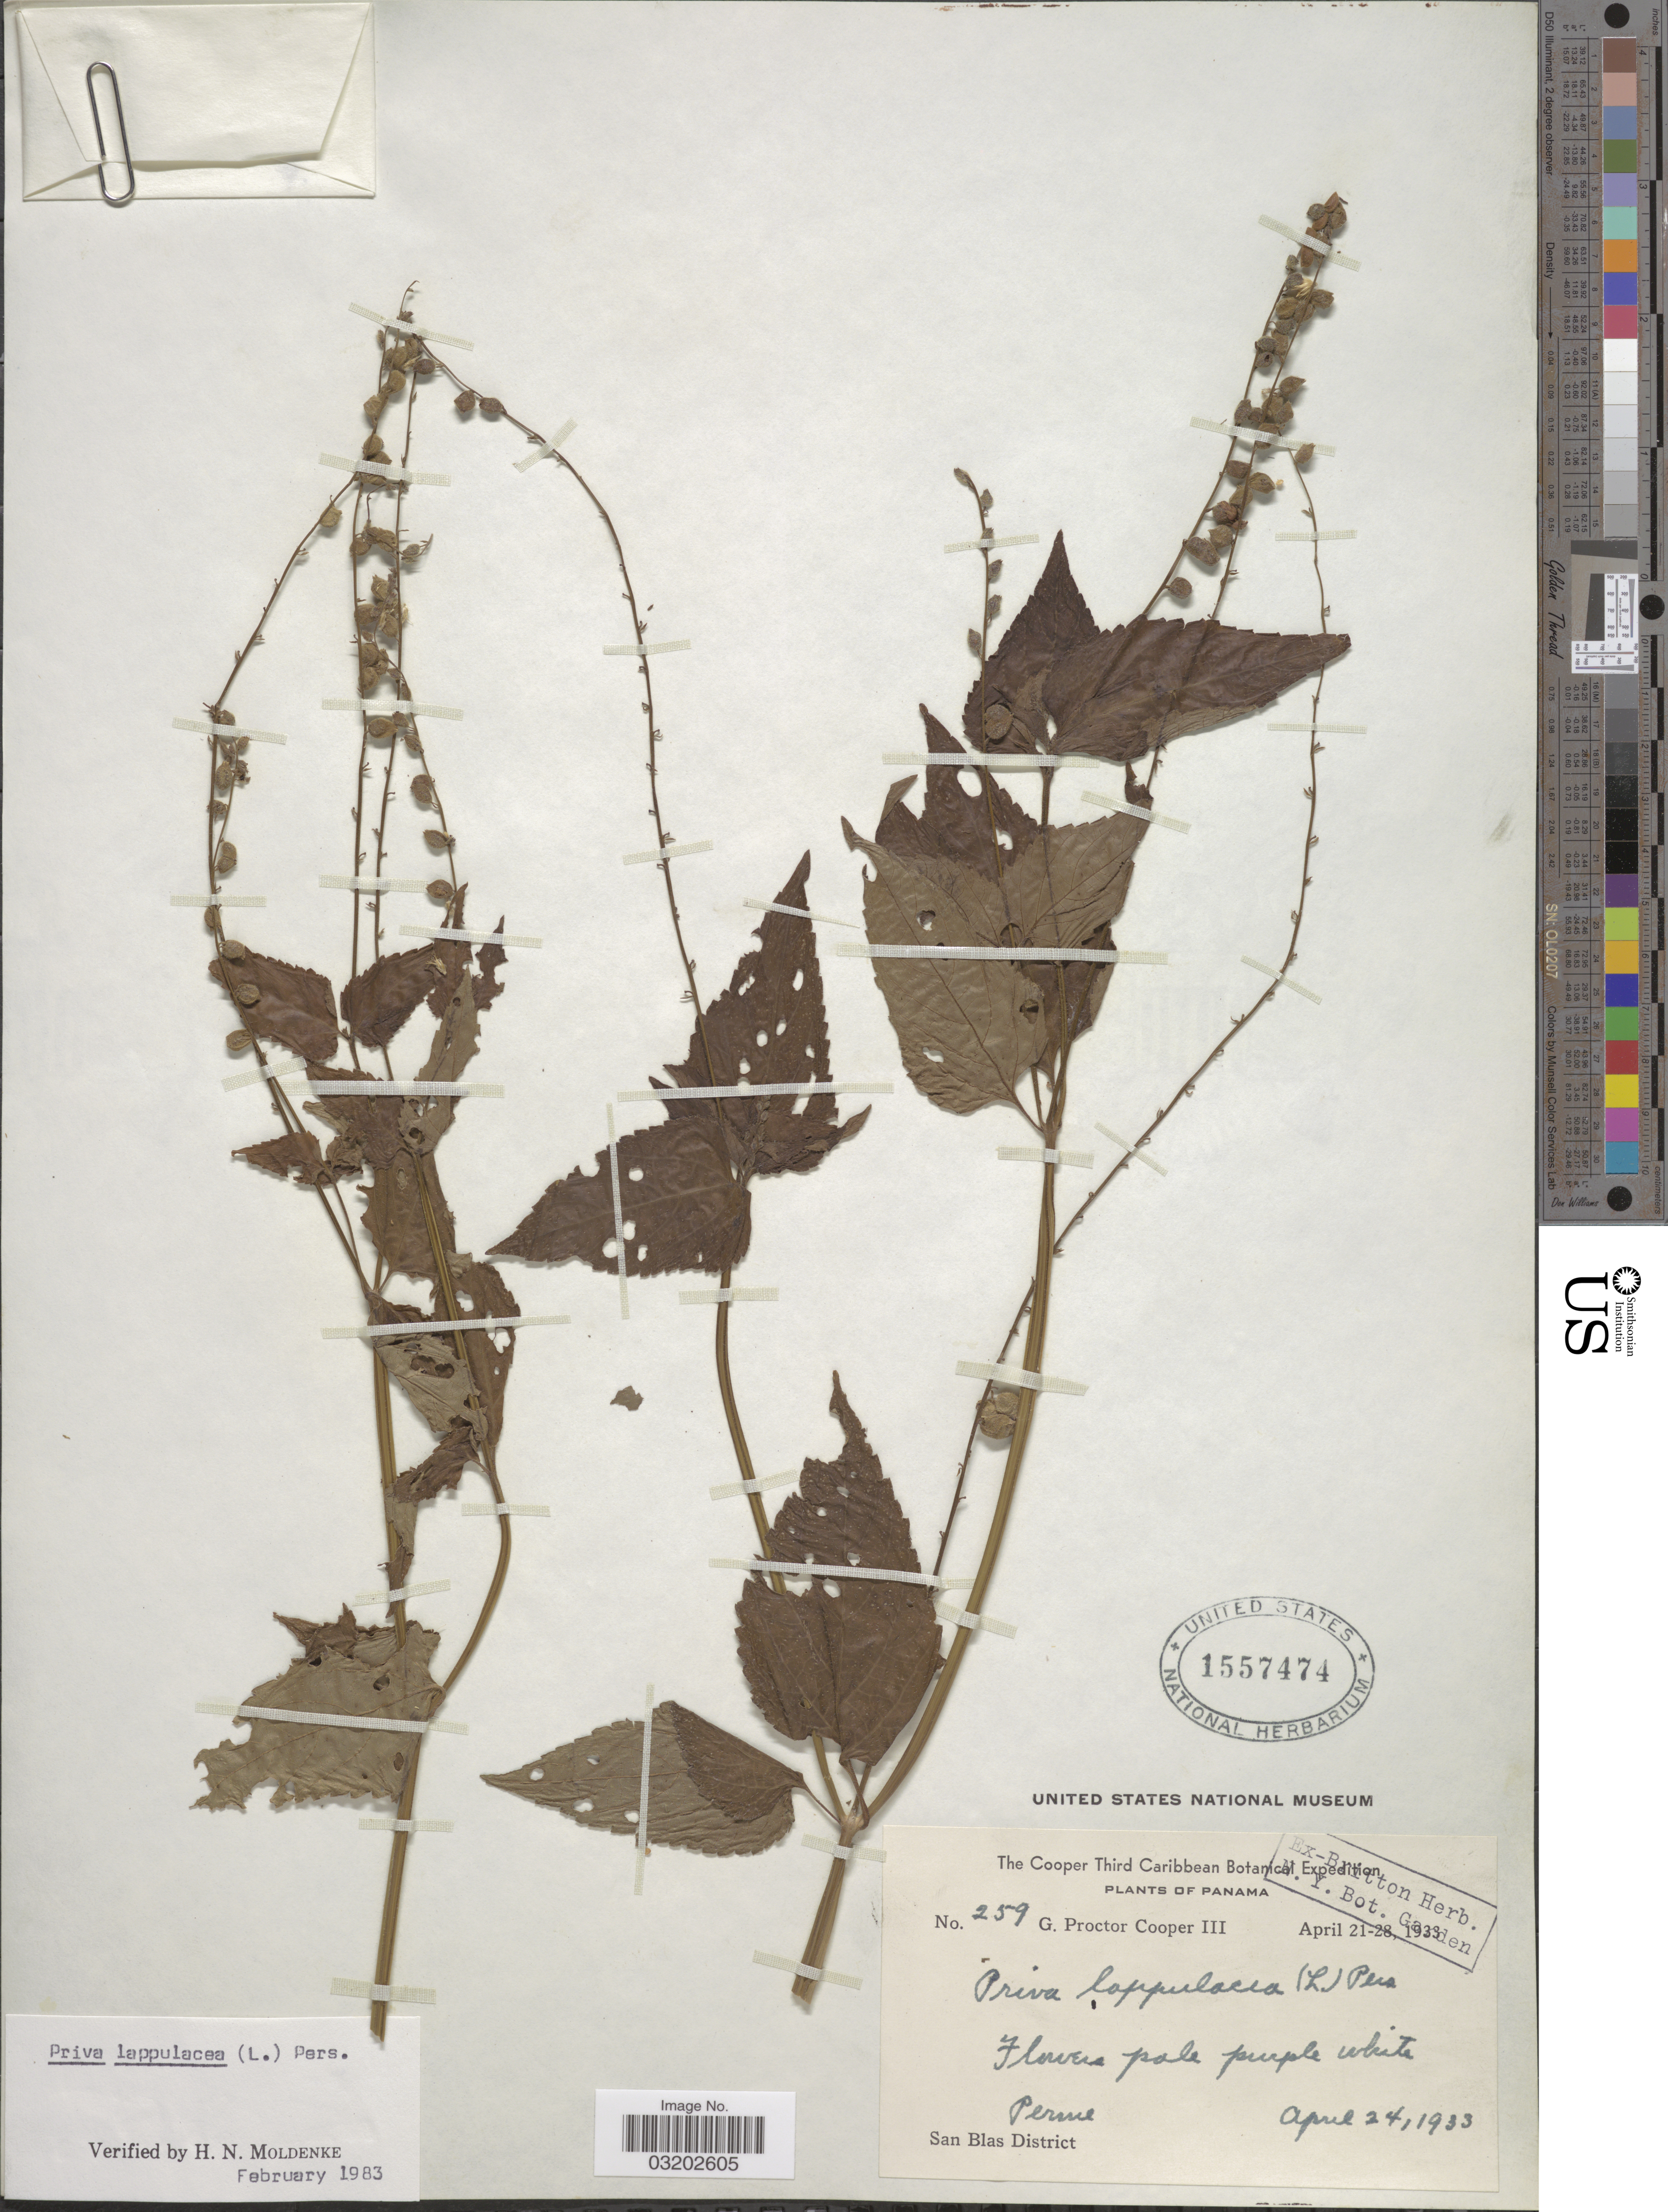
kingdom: Plantae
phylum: Tracheophyta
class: Magnoliopsida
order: Lamiales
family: Verbenaceae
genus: Priva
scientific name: Priva lappulacea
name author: (L.) Pers.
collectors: G. Cooper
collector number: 259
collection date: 1933-04-24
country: Panama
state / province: Kuna Yala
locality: Perme, San Blas District.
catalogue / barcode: US 1557474